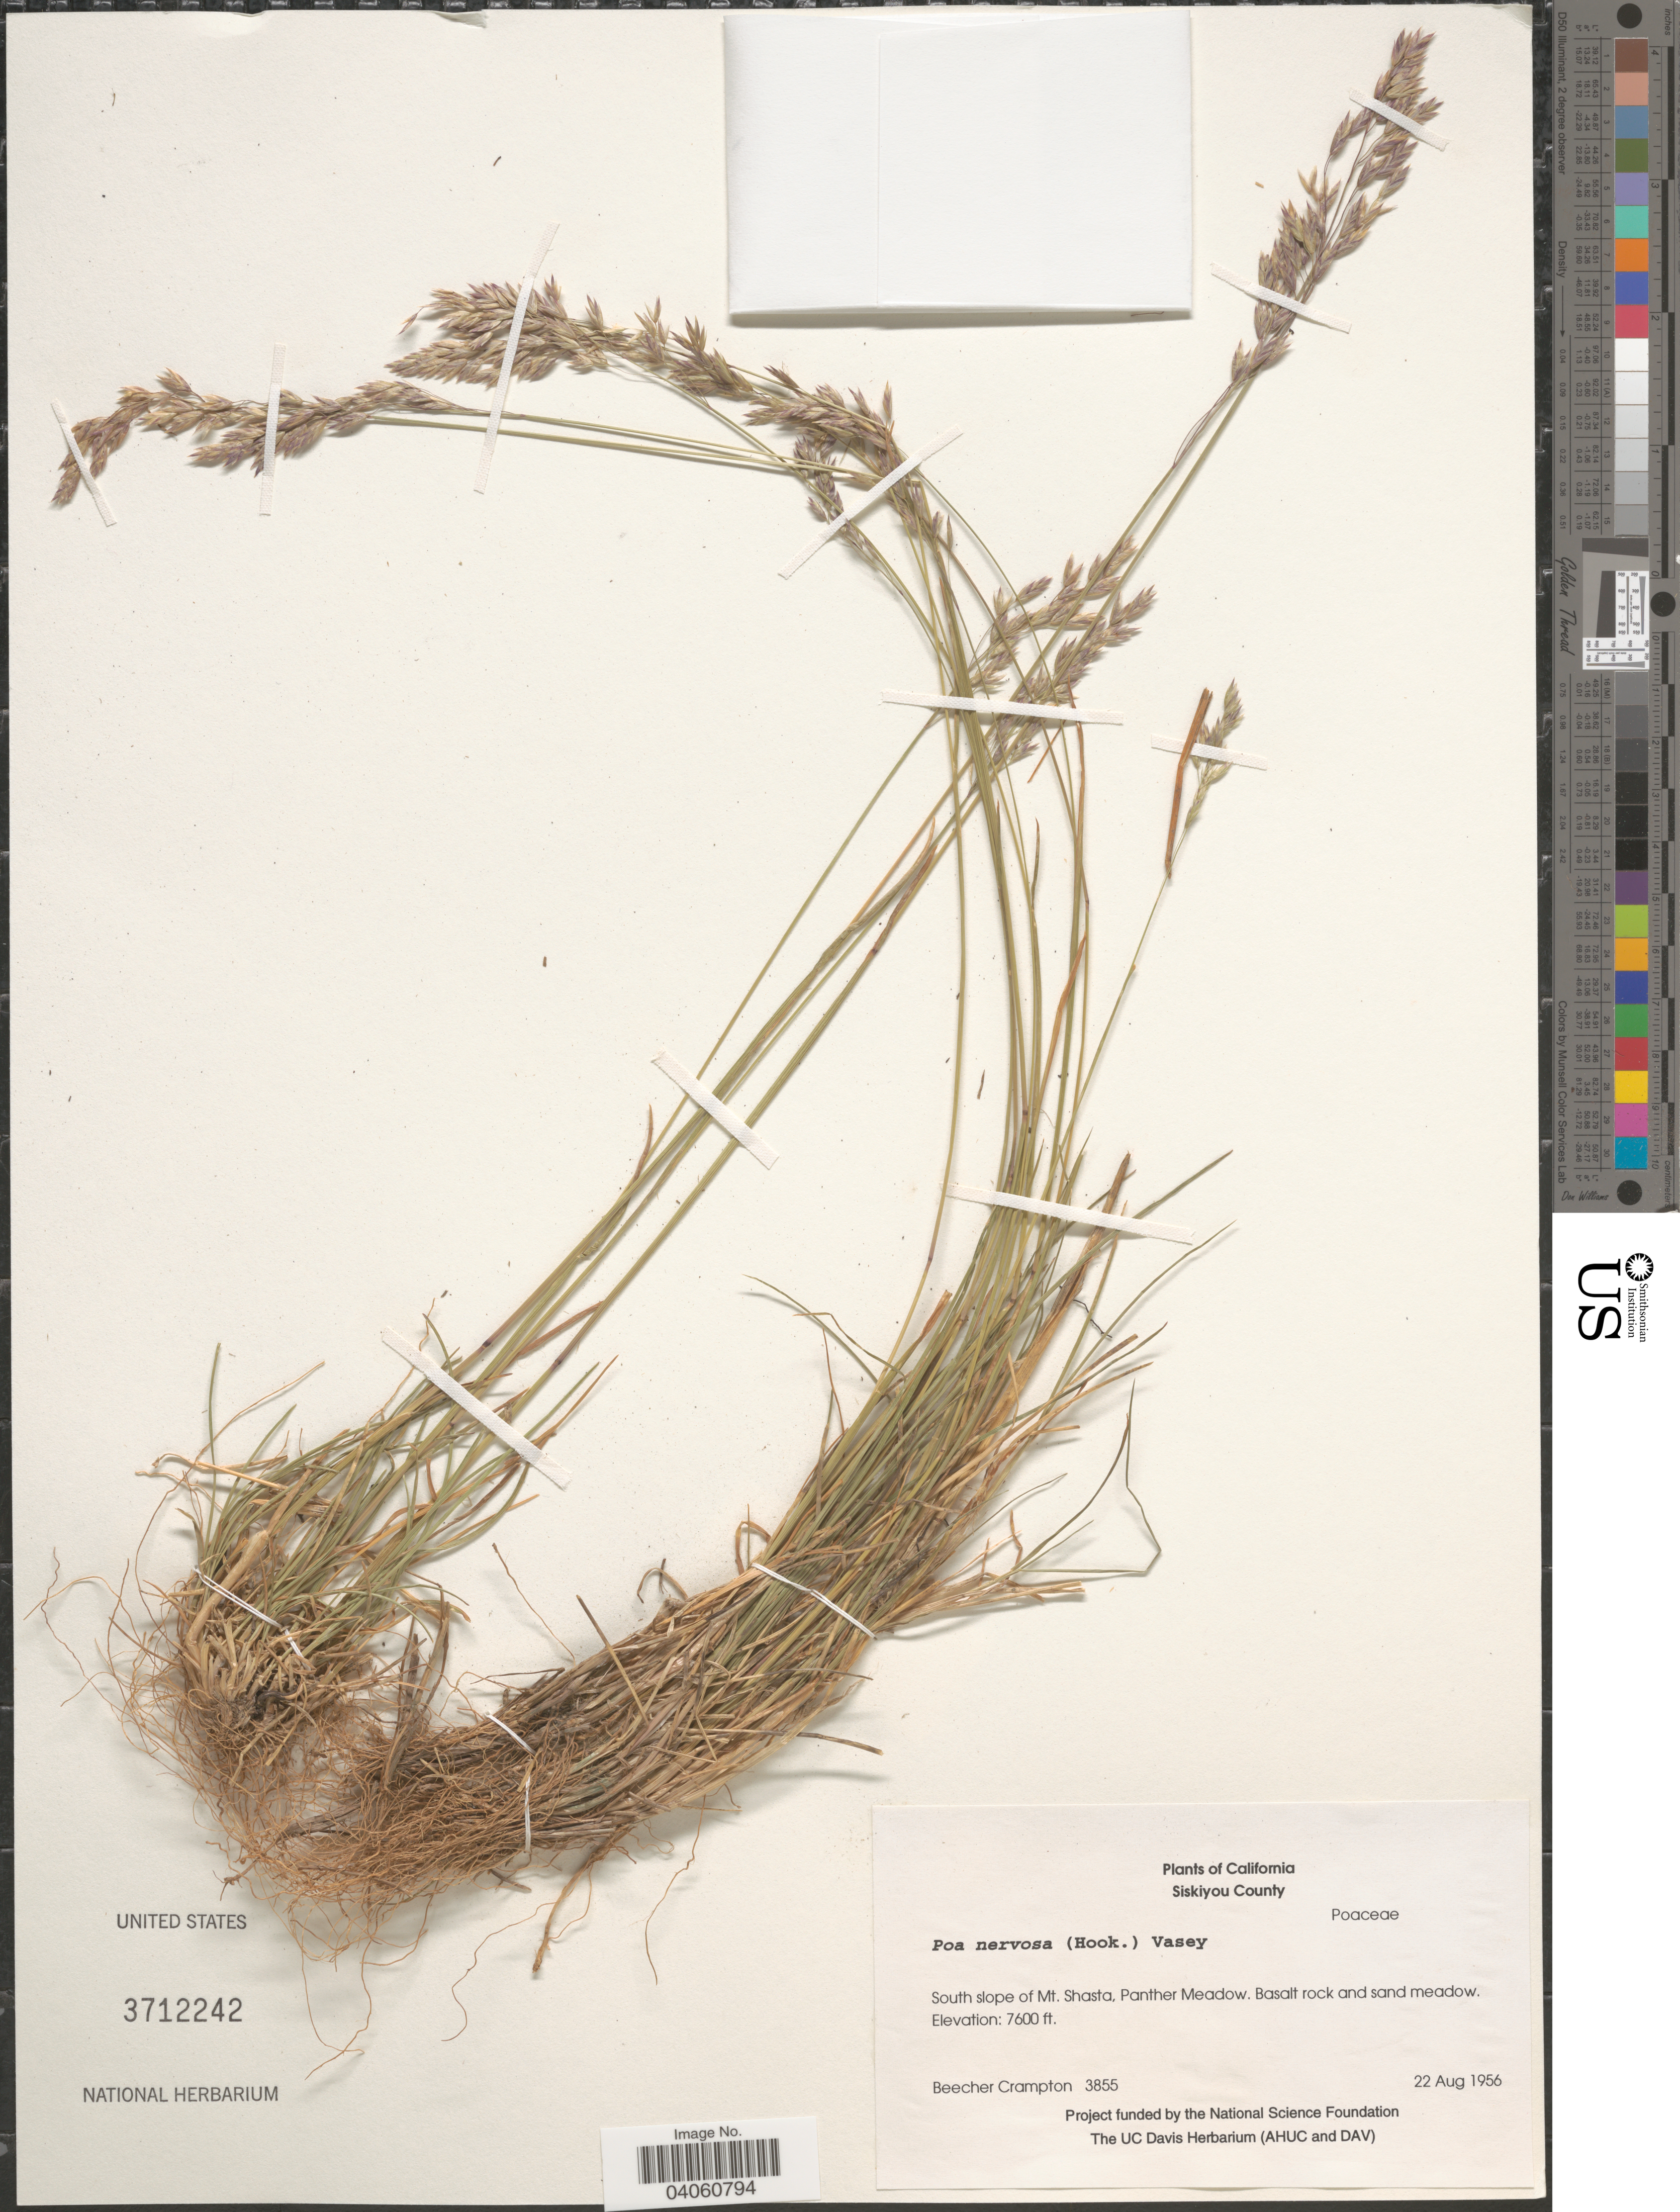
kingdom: Plantae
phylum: Tracheophyta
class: Liliopsida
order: Poales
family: Poaceae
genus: Poa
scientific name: Poa nervosa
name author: (Hook.) Vasey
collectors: B. Crampton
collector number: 3855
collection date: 1956-08-22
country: United States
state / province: California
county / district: Siskiyou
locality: Siskiyou County. South slope of Mt. Shasta, Panther Meadow.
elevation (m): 2316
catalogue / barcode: US 3712242